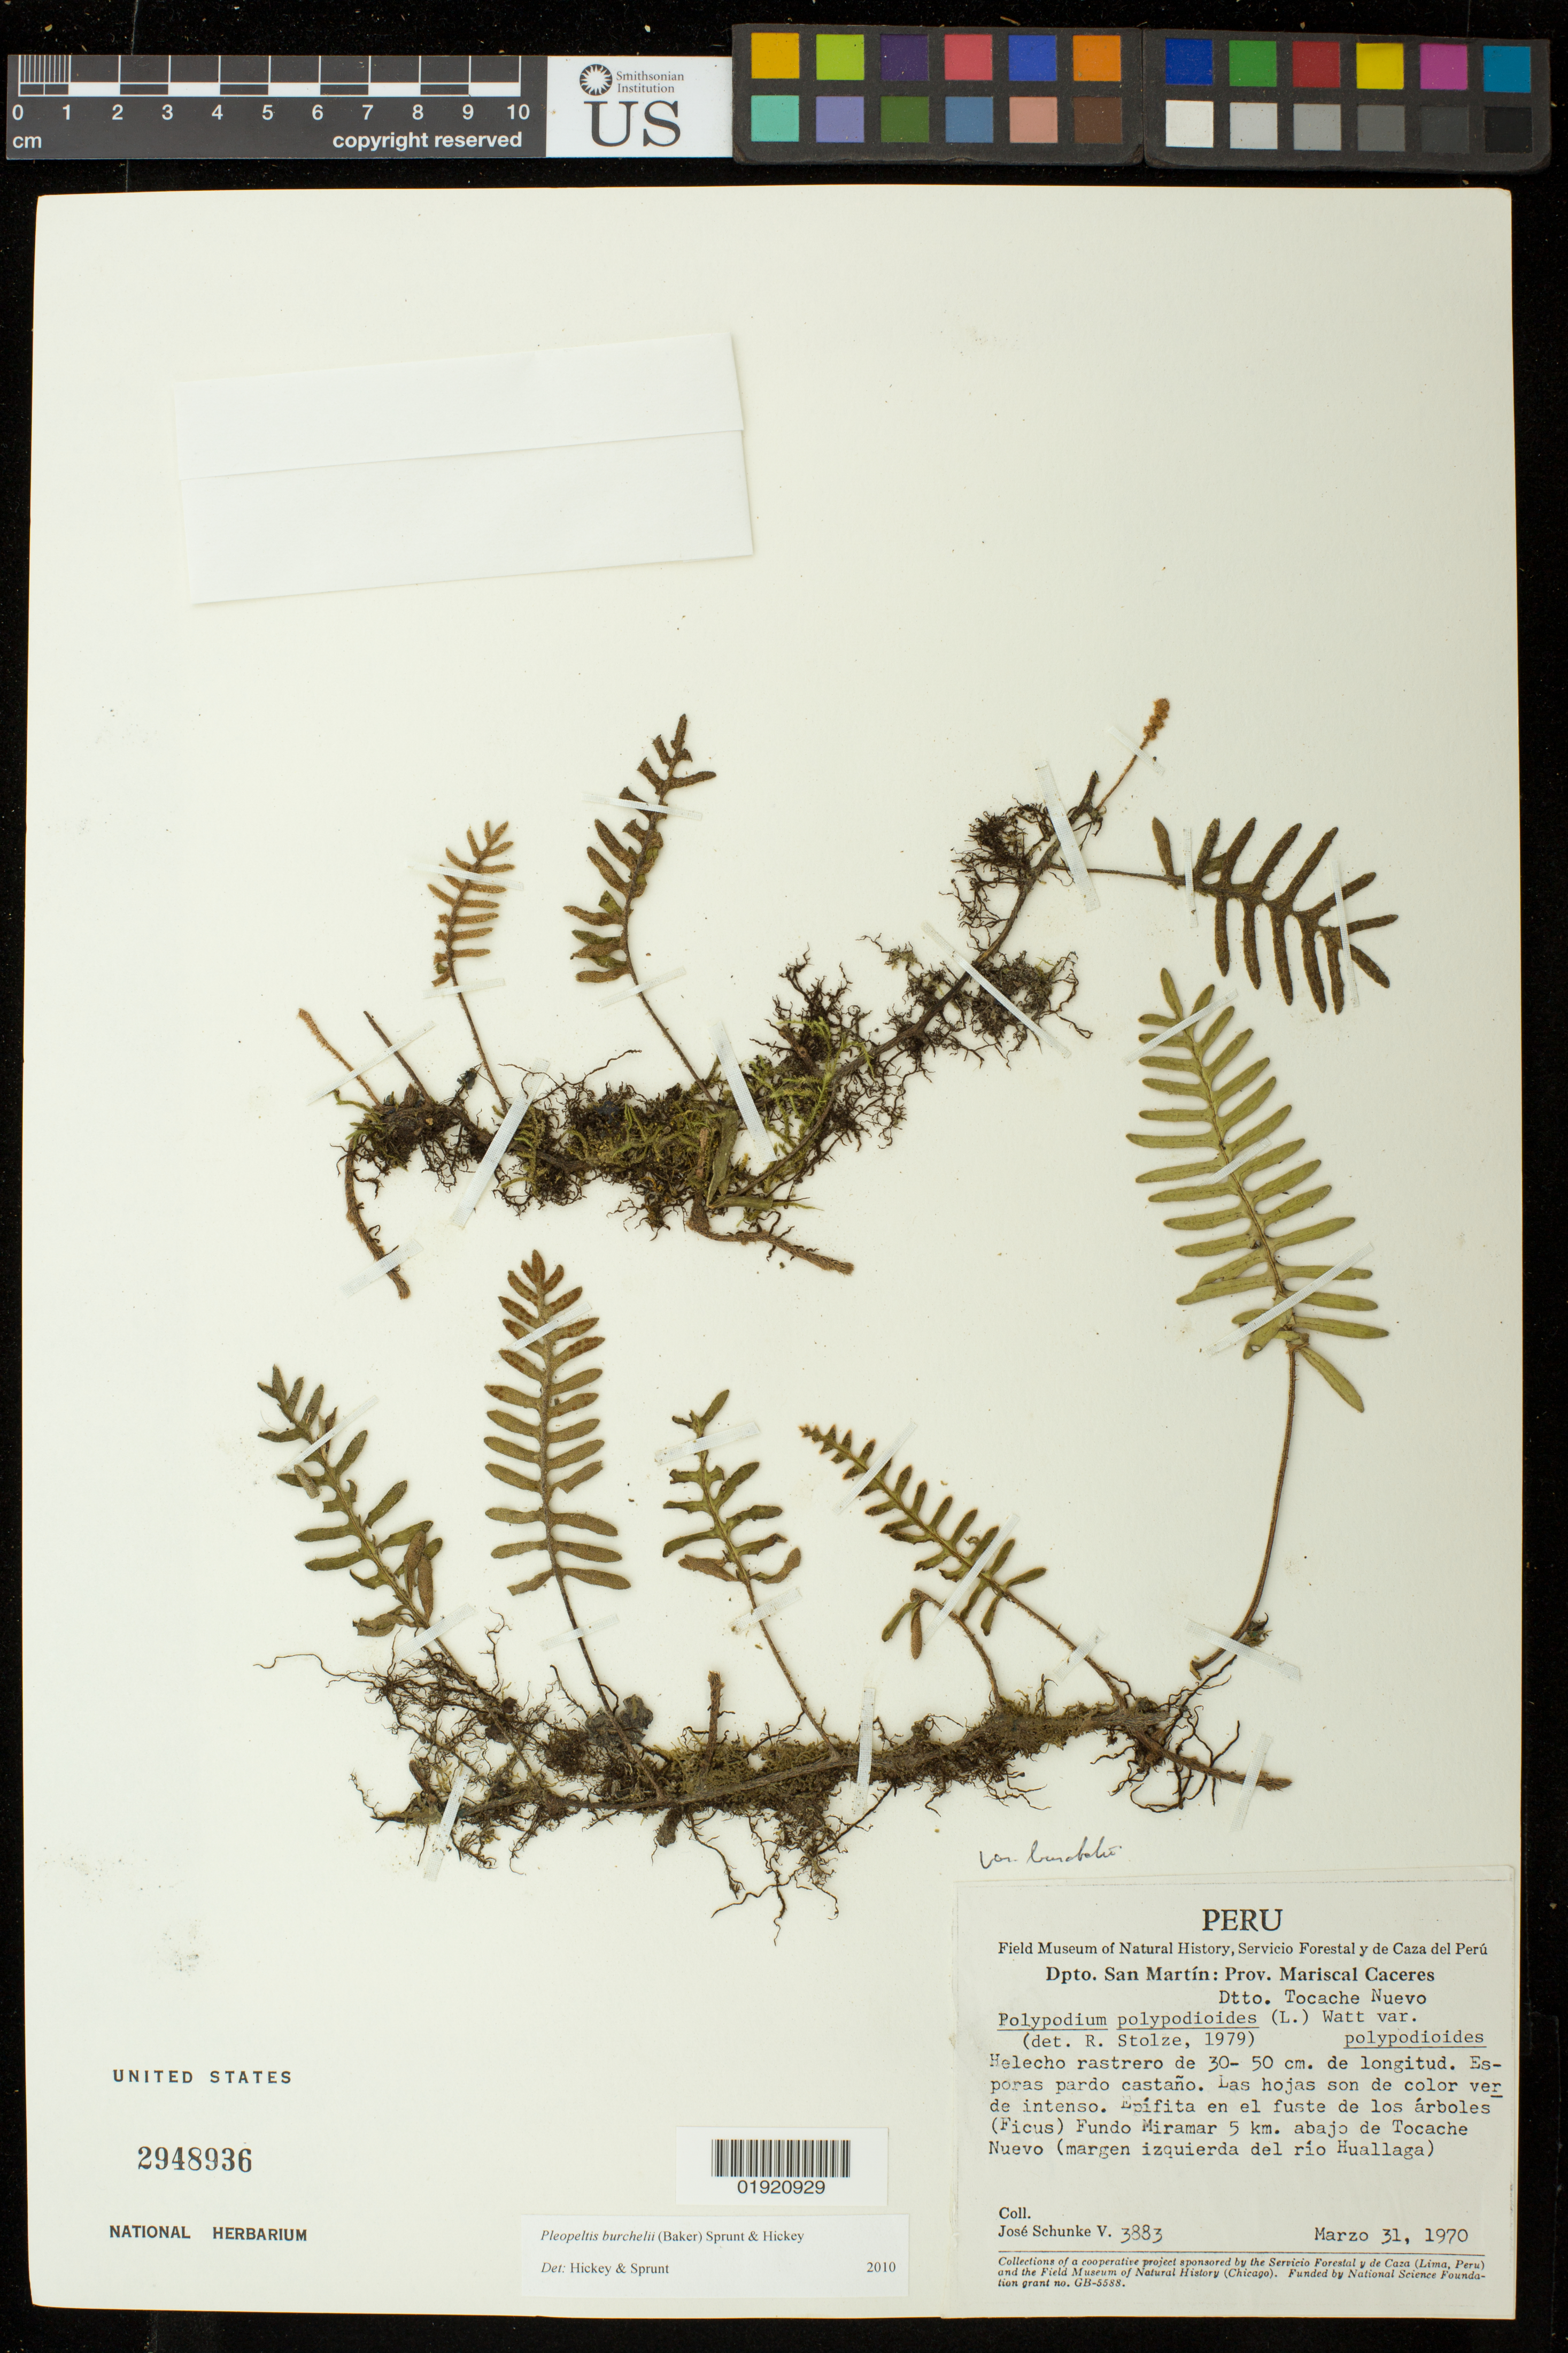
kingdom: Plantae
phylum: Tracheophyta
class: Polypodiopsida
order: Polypodiales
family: Polypodiaceae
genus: Pleopeltis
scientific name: Pleopeltis burchellii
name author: (Baker) Sprunt & Hickey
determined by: Sprunt, S. V.; Hickey, R. J.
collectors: J. Schunke Vigo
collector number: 3883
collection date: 1970-03-31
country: Peru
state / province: San Martín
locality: Dpto. San Martin: Prov. Mariscal Caceres. Dtto. Tocache Nuevo. Fundo Mirarmar 5 km. abajo de Tocache Nuevo (margen izquierda del rio Huallaga).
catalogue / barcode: US 2948936